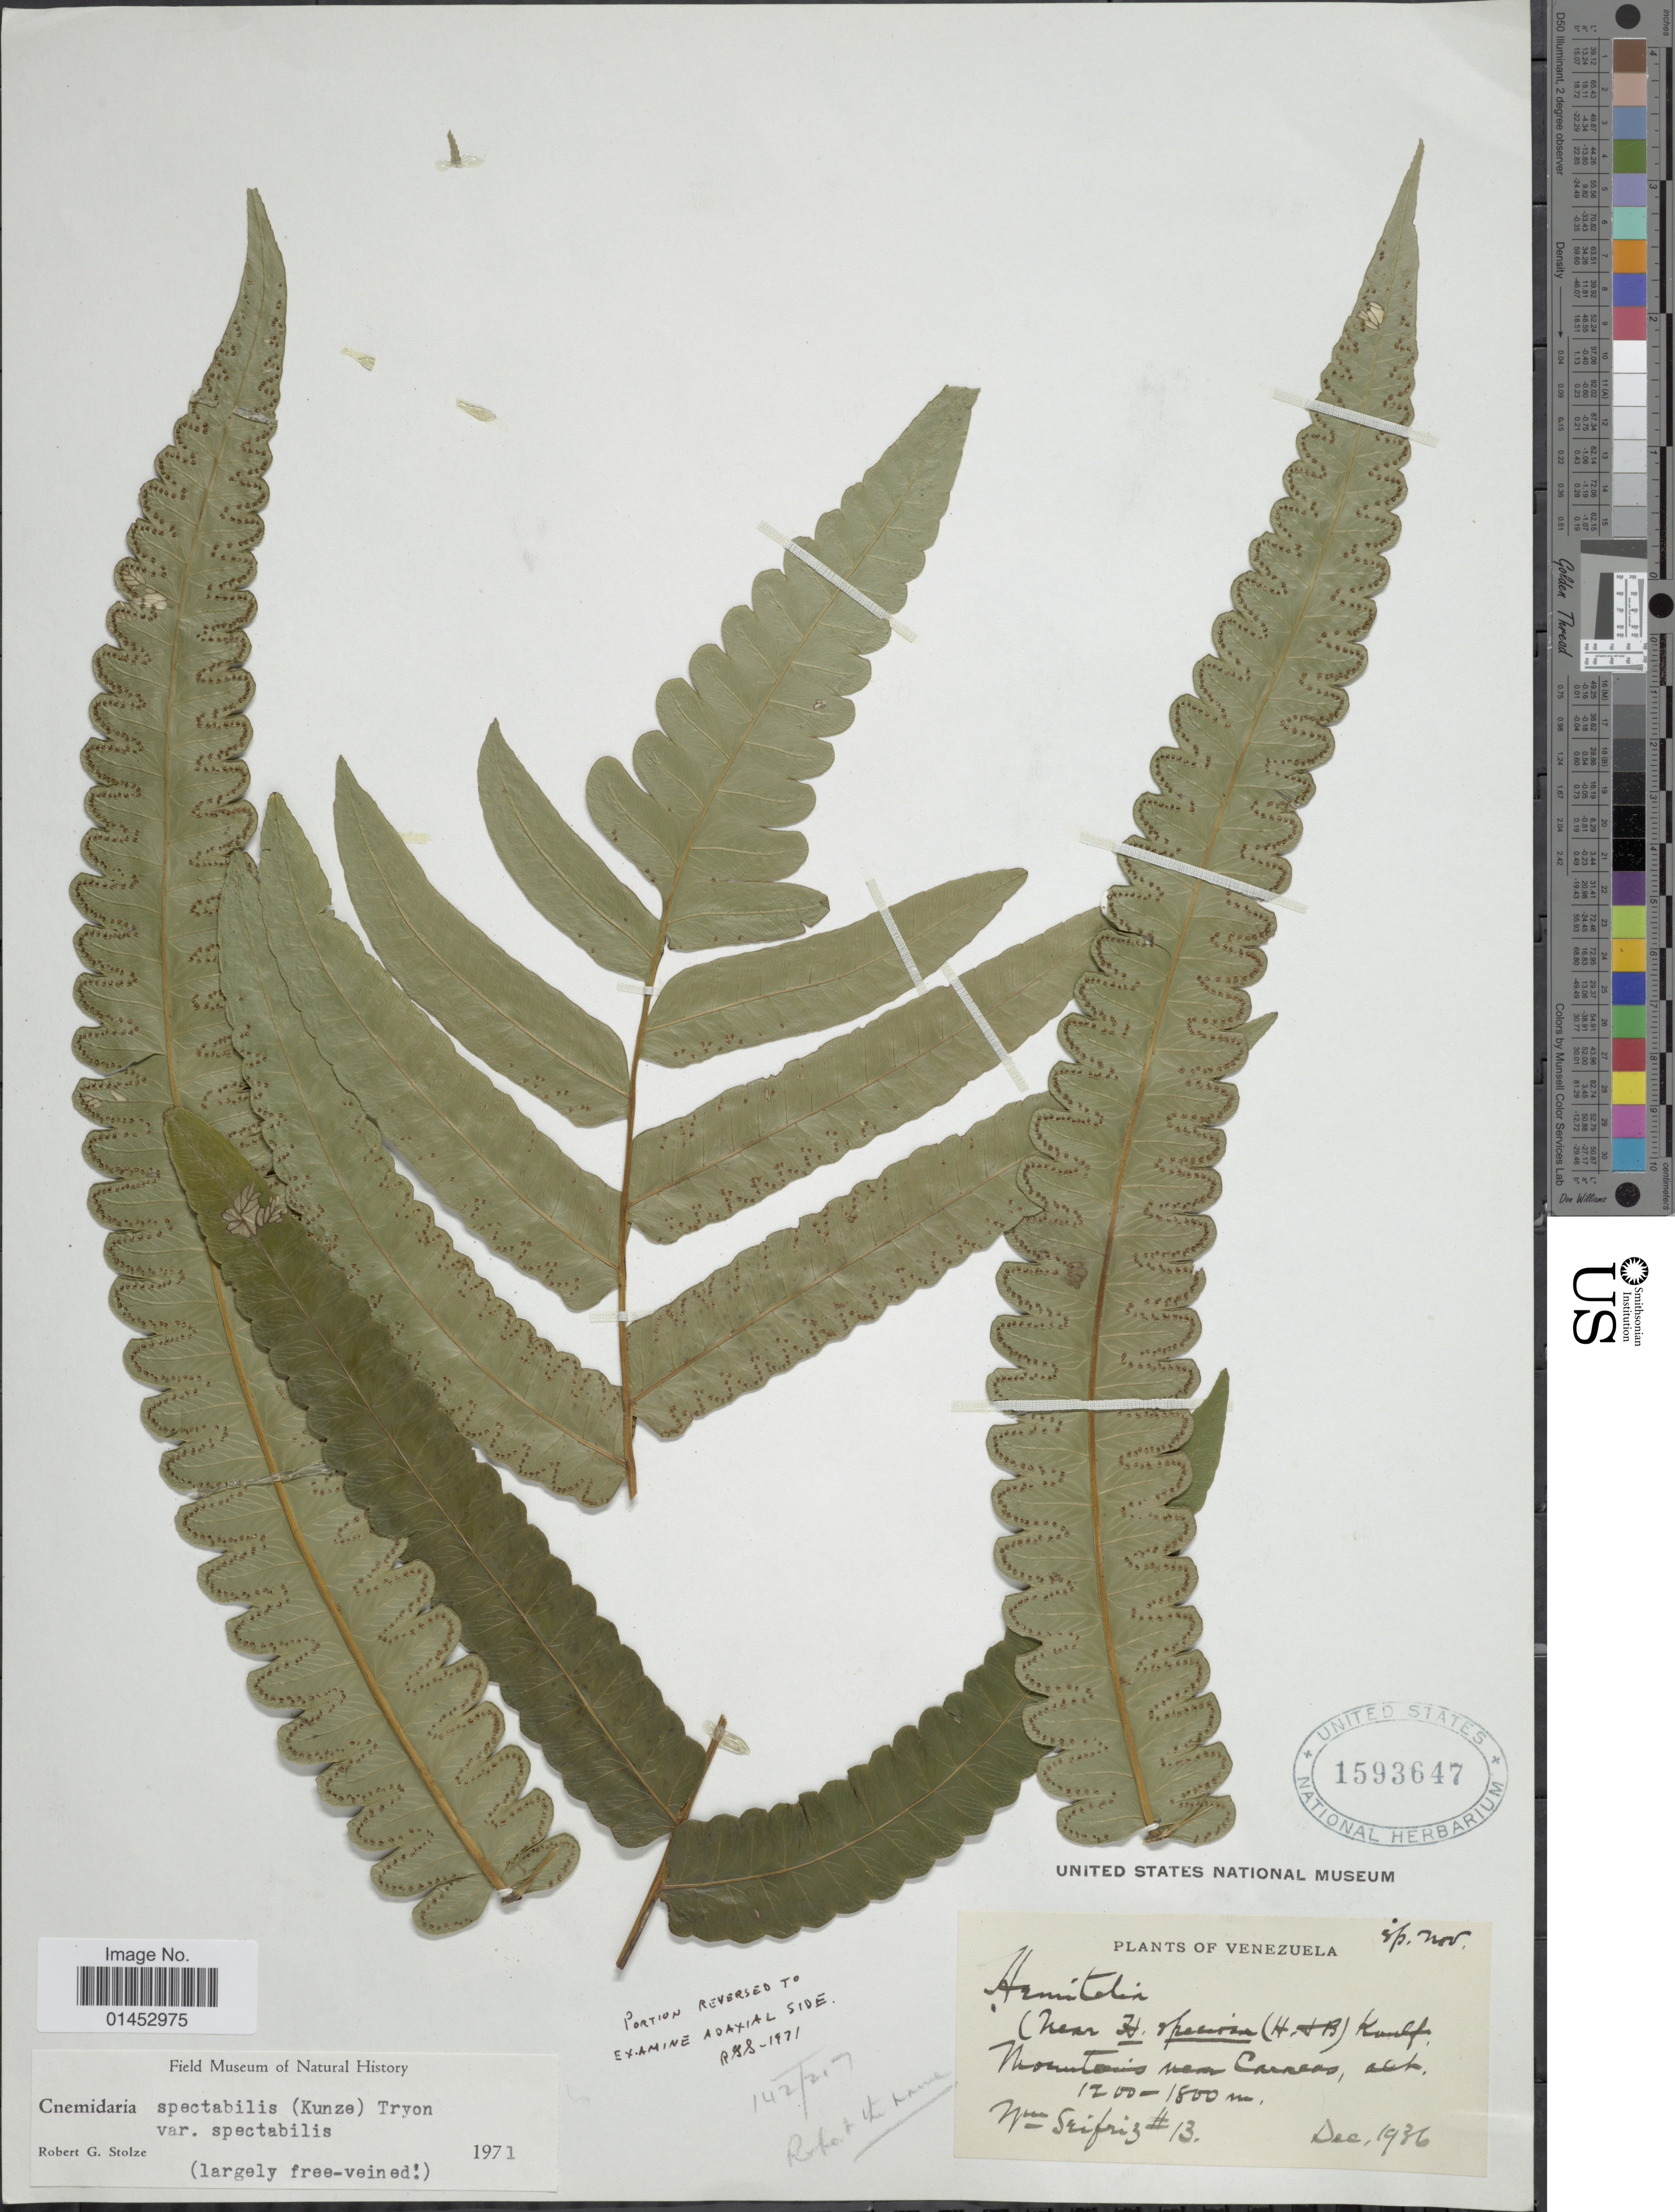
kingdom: Plantae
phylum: Tracheophyta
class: Polypodiopsida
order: Cyatheales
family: Cyatheaceae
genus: Cyathea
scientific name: Cyathea spectabilis var. spectabilis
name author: (Kunze) Domin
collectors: W. Seifriz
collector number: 13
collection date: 1936-12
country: Venezuela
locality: Mountains near Caracas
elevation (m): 1200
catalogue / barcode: US 1593647